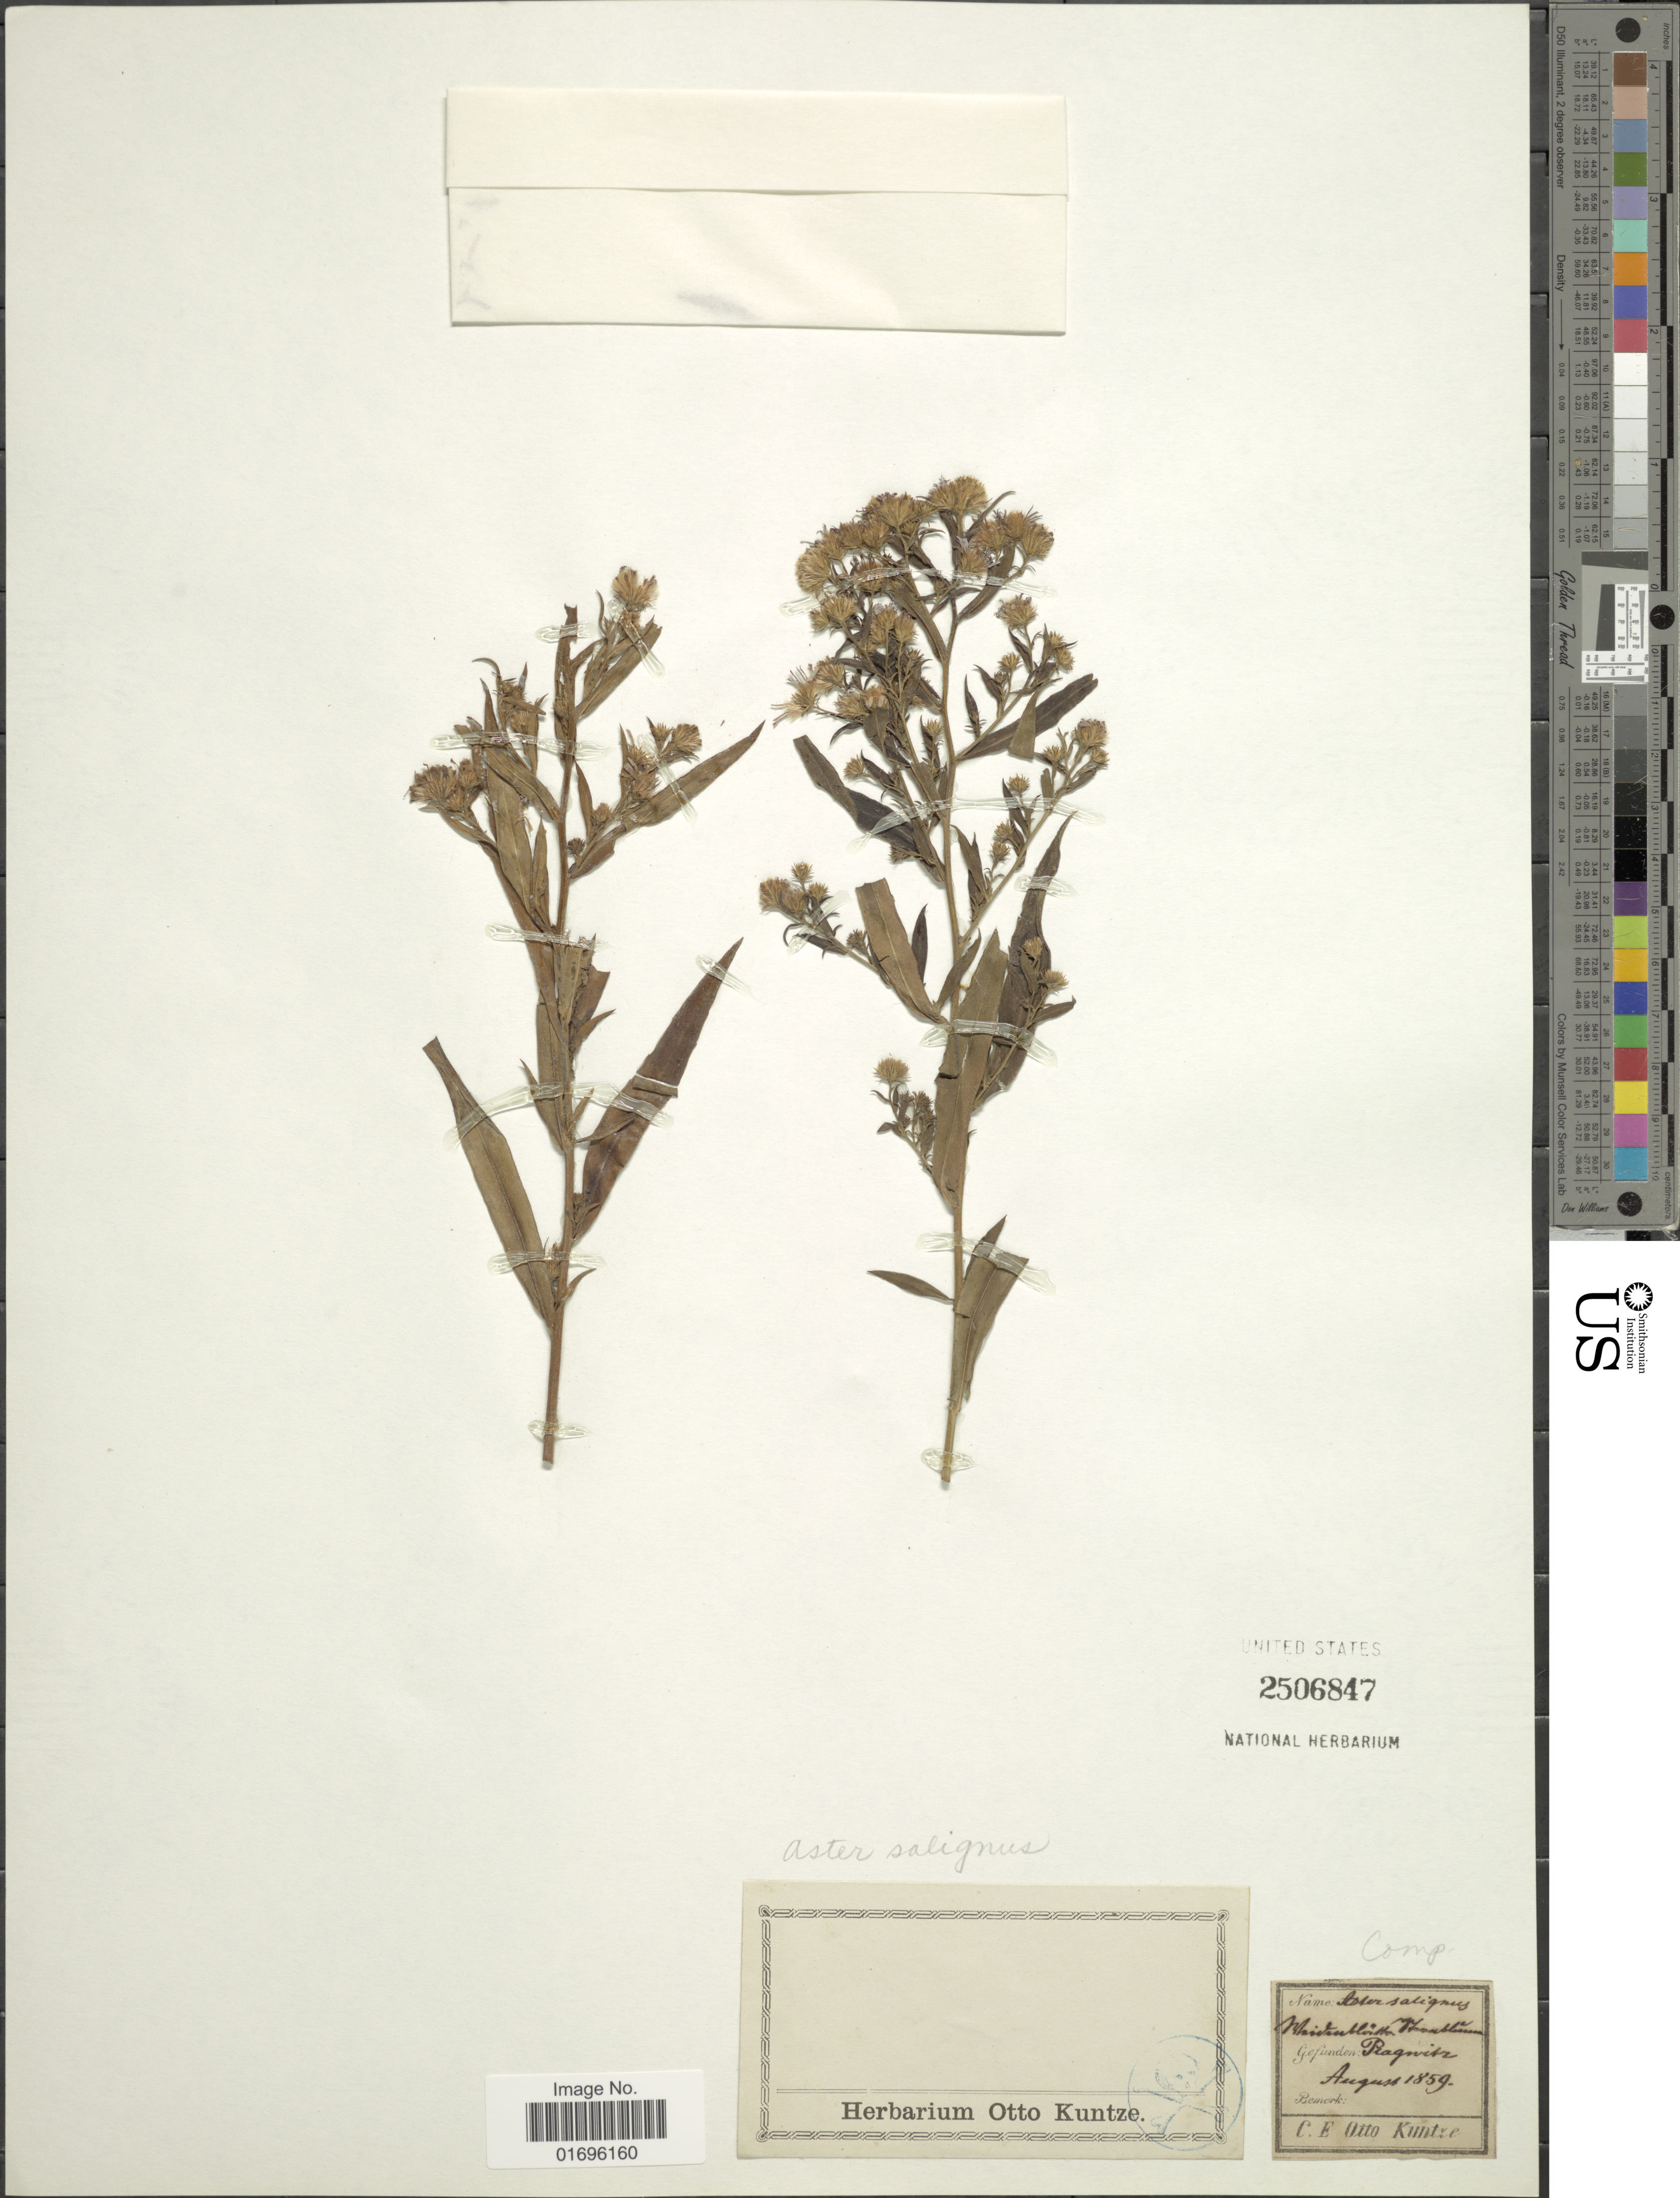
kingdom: Plantae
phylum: Tracheophyta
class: Magnoliopsida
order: Asterales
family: Asteraceae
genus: Aster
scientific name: Aster salignus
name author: Willd.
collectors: C.E.O. Kuntze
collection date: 1859-08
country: Germany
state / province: Sachsen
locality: Plagwitz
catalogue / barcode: US 2506847